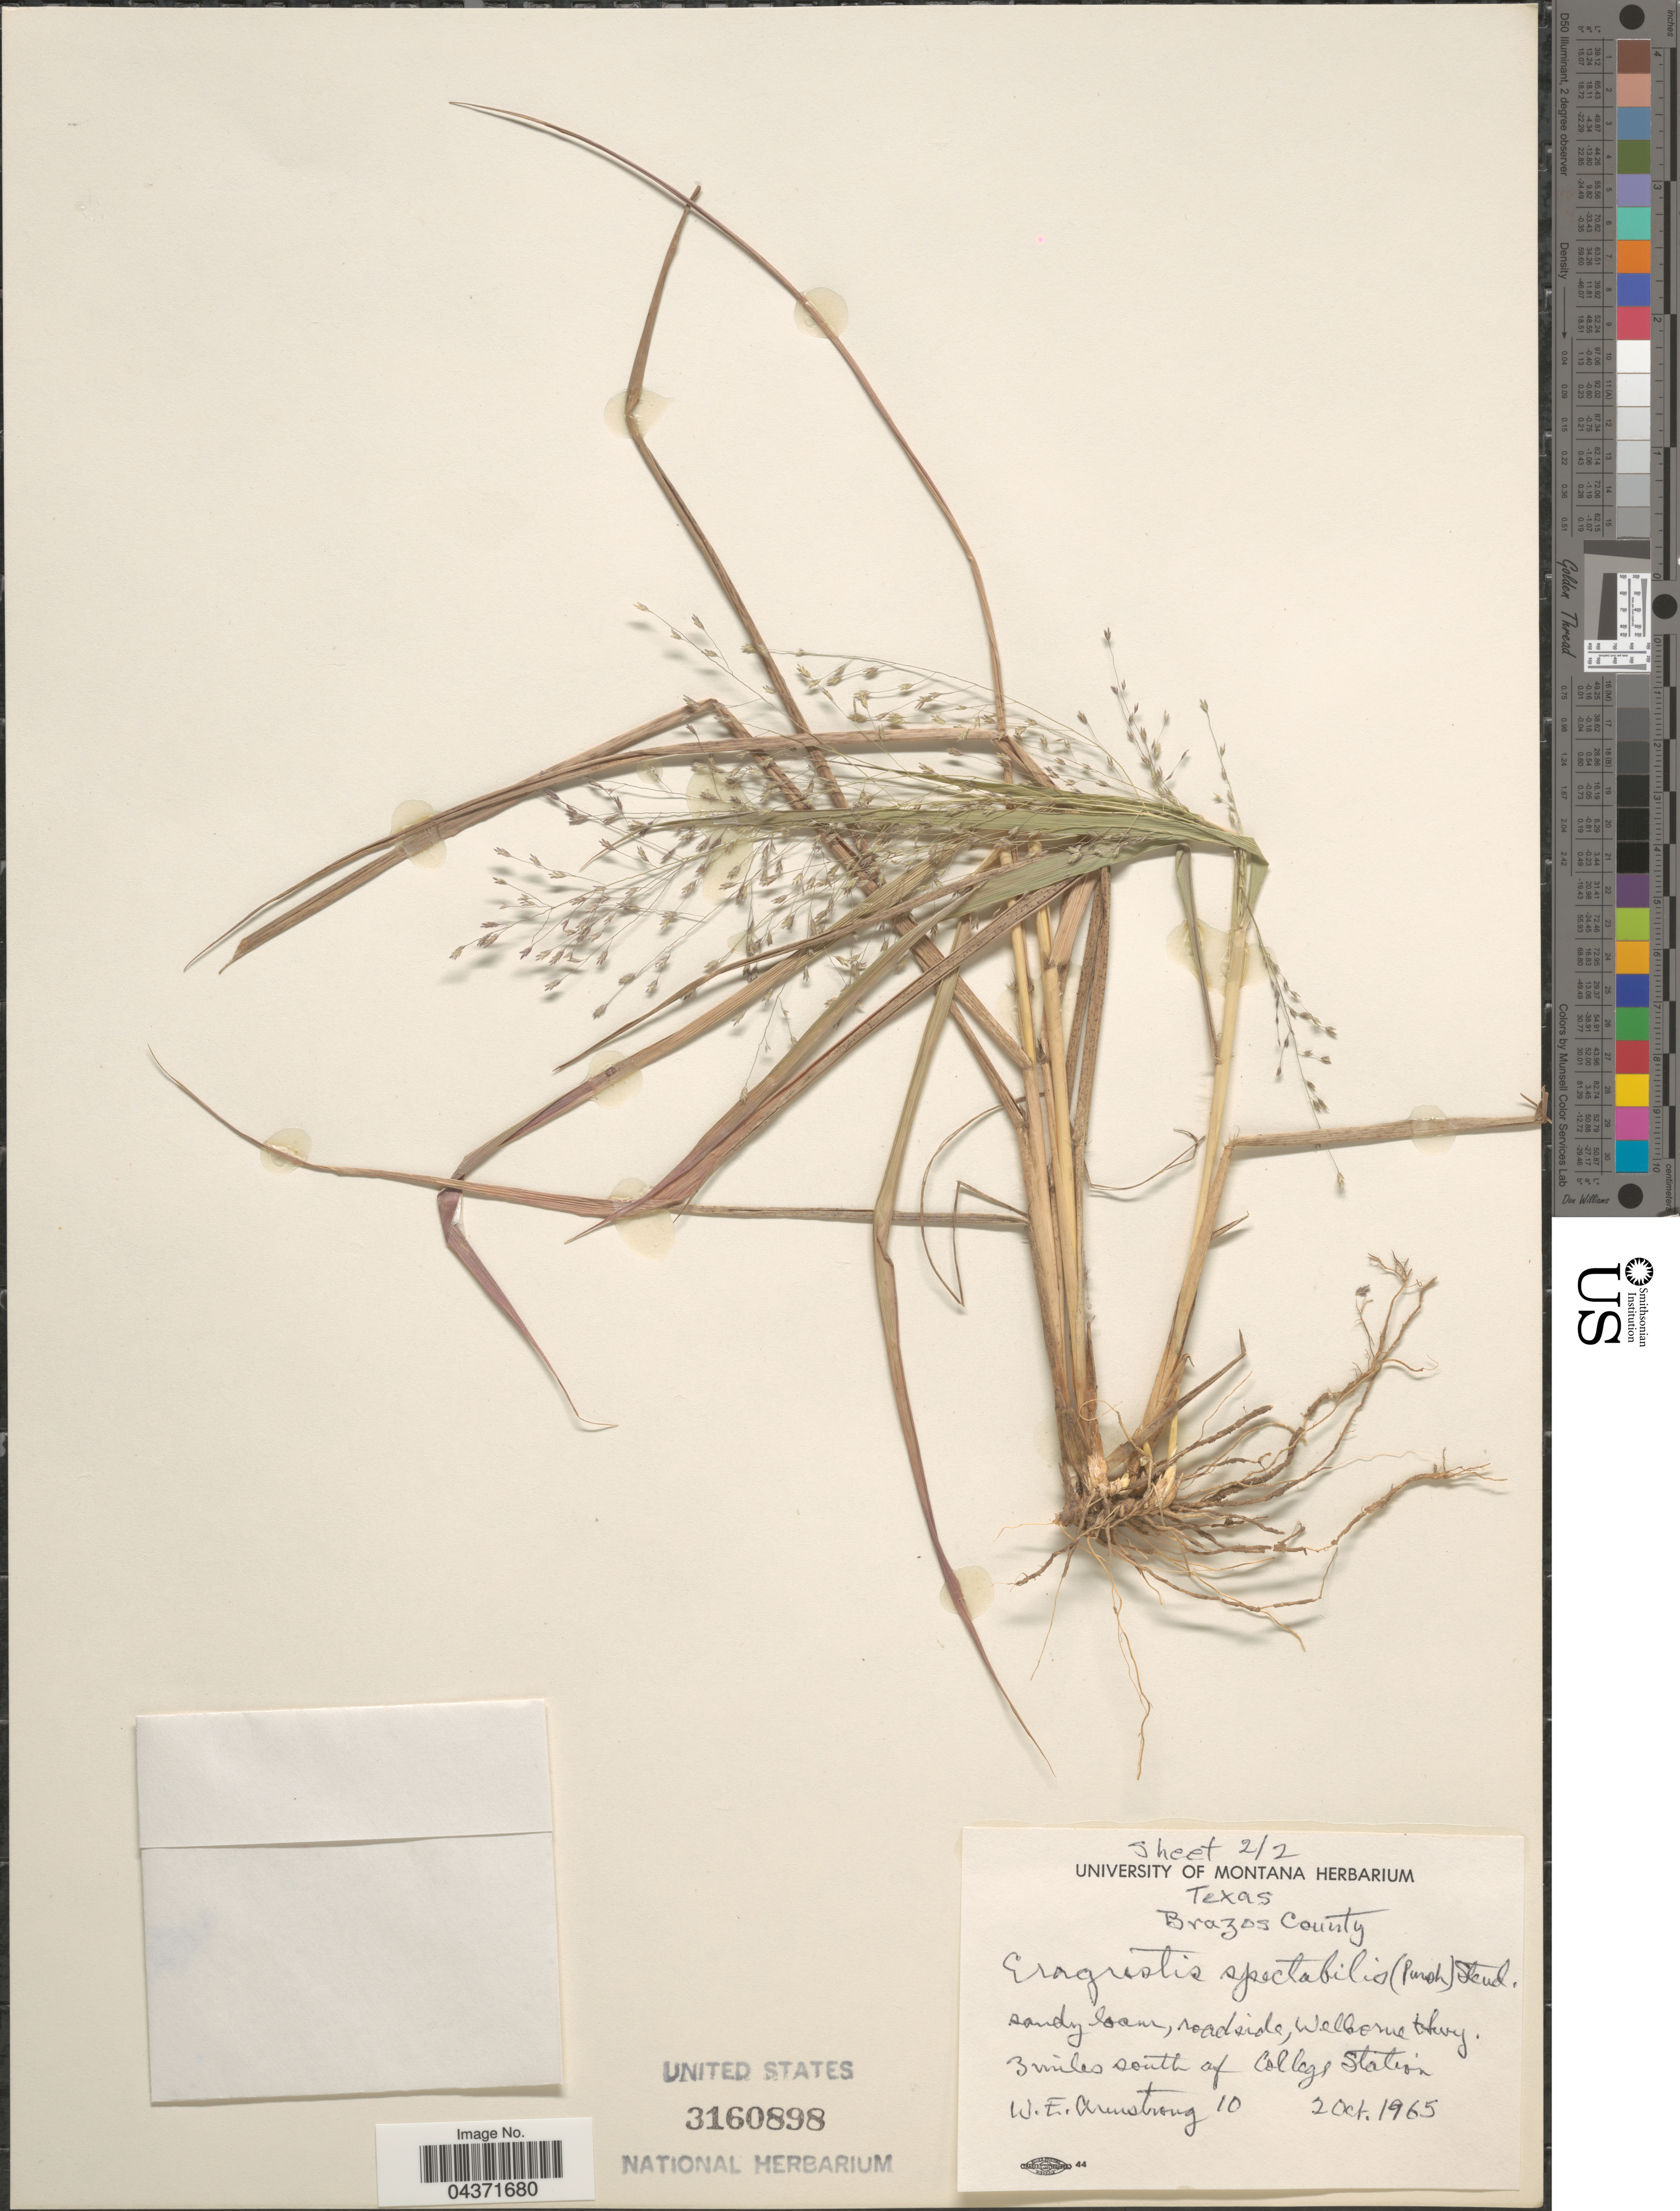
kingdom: Plantae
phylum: Tracheophyta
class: Liliopsida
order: Poales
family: Poaceae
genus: Eragrostis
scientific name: Eragrostis spectabilis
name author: (Pursh) Steud.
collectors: W. Armstrong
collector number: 10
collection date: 1965-10-02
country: United States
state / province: Texas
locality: Brazos County. Roadside, Welborne Hwy. 3 miles south of College Station.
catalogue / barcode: US 3160898